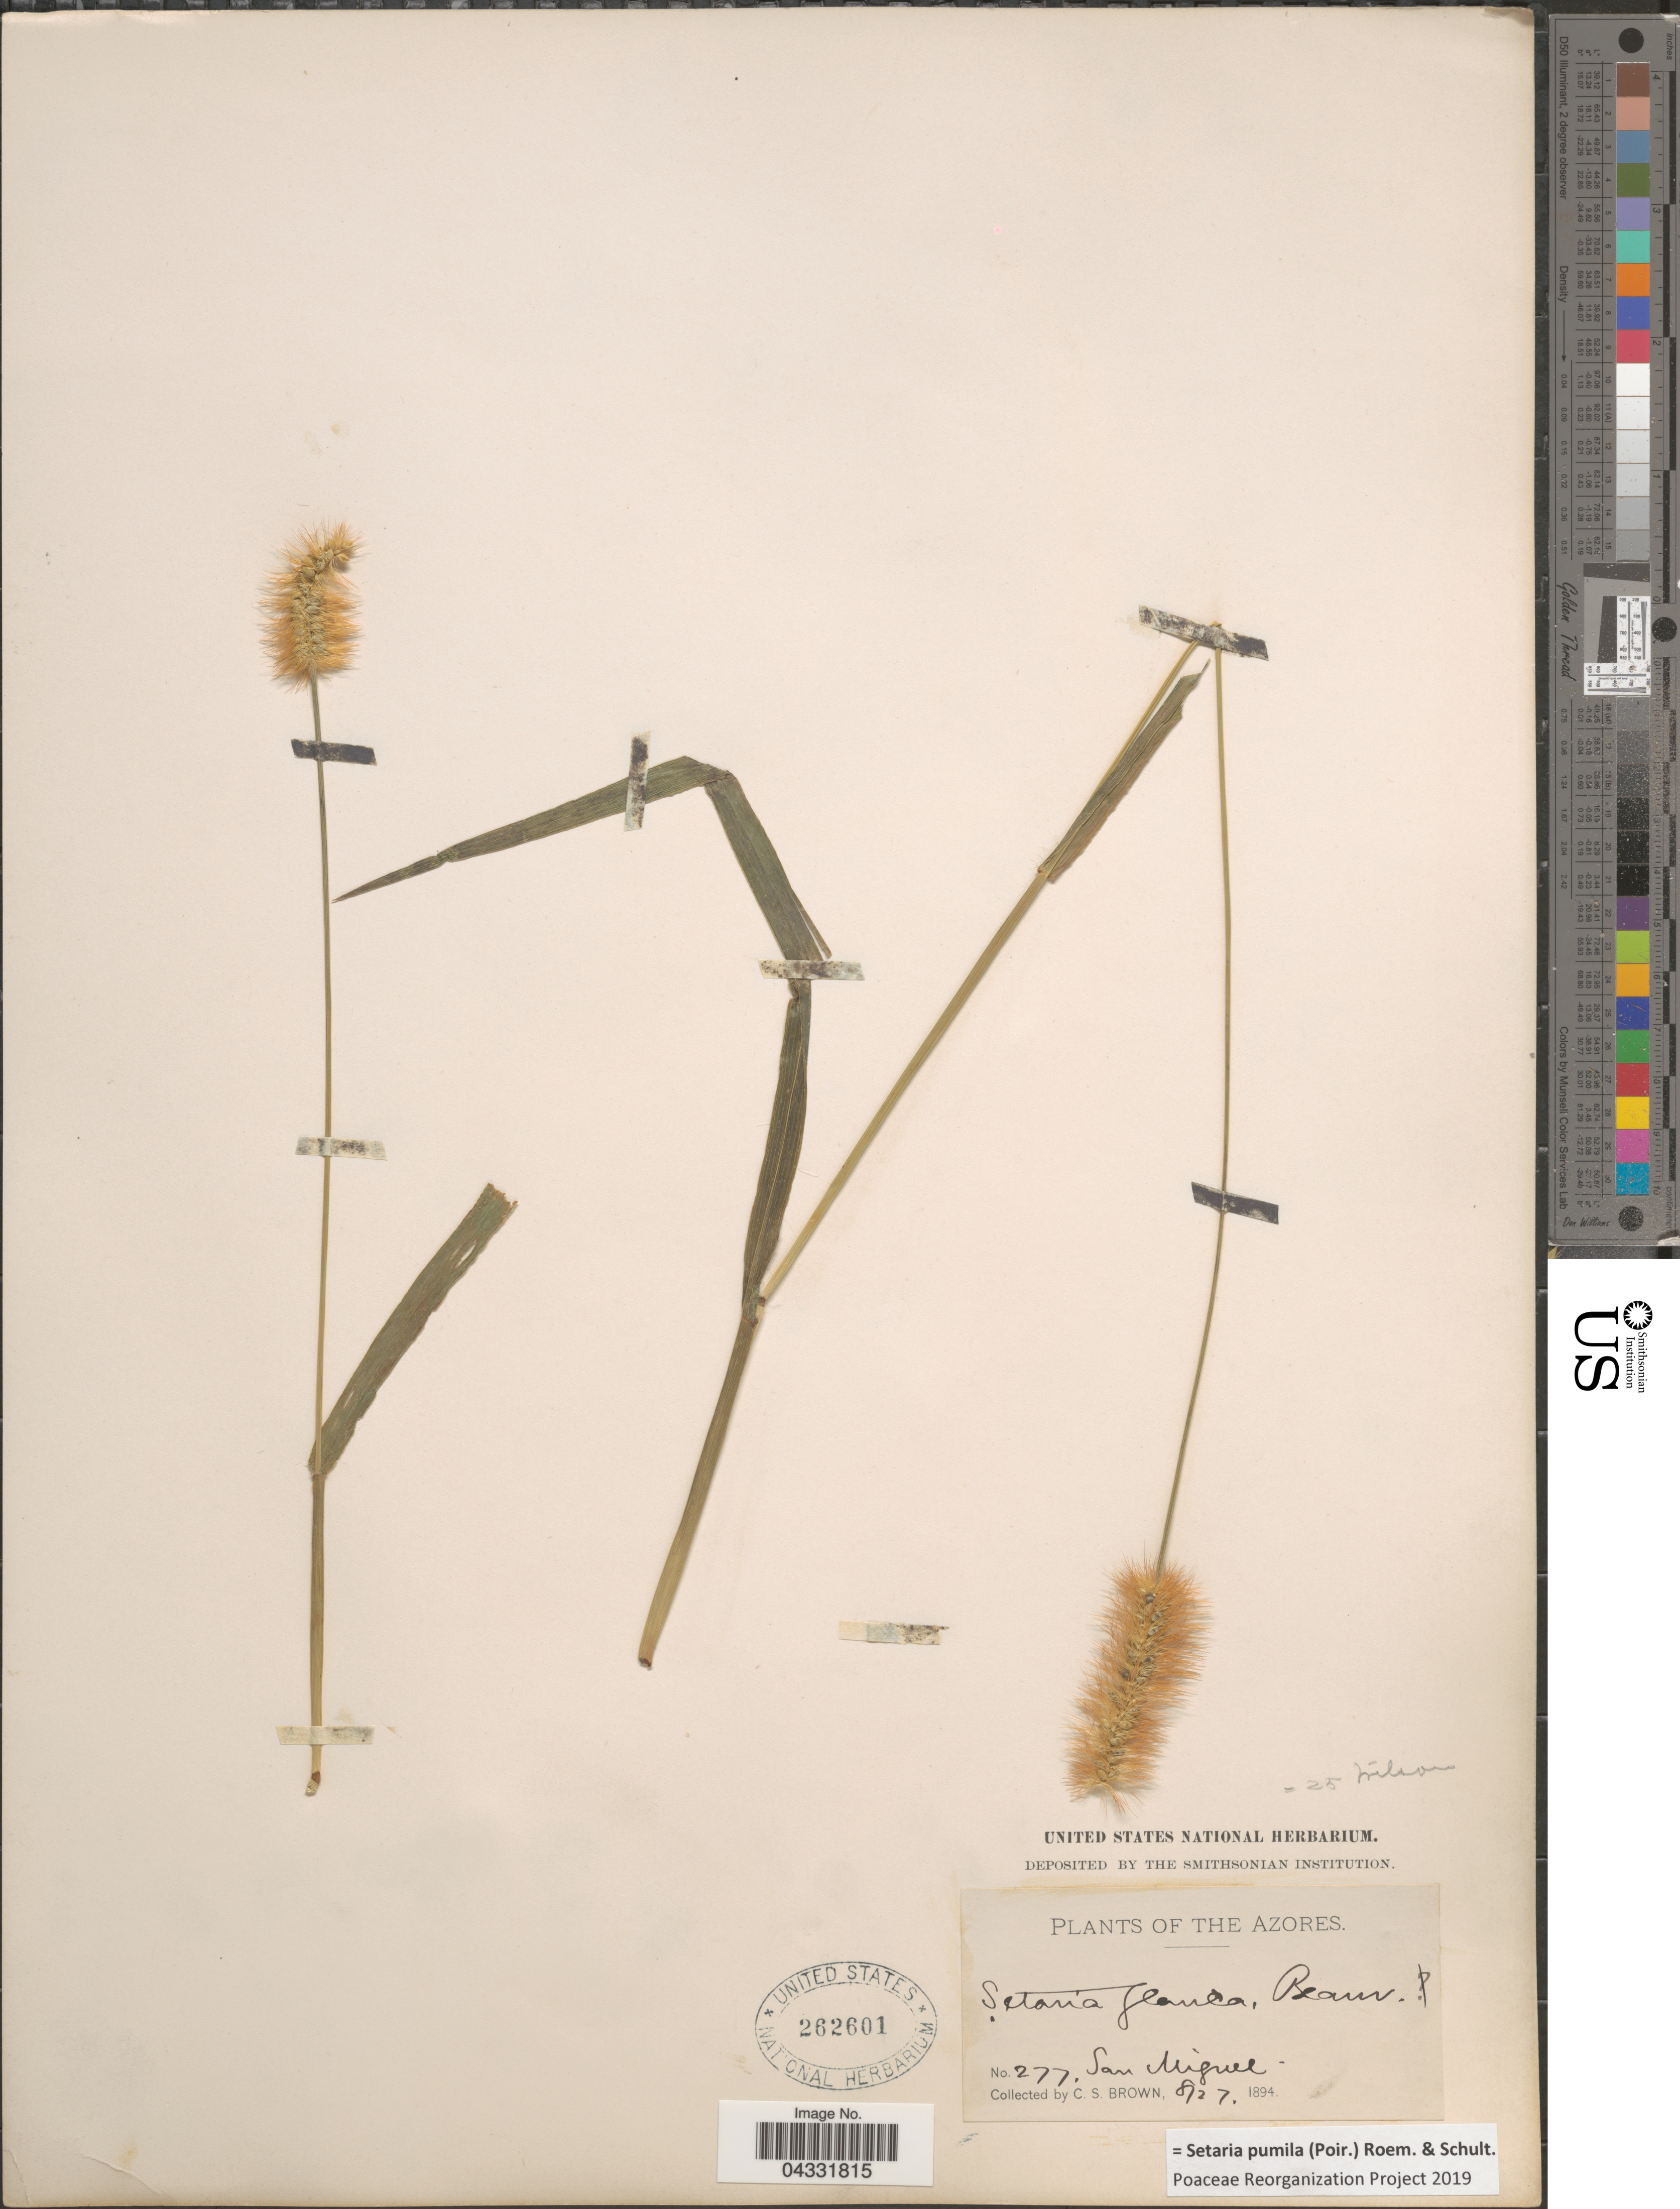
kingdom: Plantae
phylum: Tracheophyta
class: Liliopsida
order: Poales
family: Poaceae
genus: Setaria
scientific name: Setaria pumila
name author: (Poir.) Roem. & Schult.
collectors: C. S. Brown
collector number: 277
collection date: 1894-08-27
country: Portugal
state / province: Azores (Aut. Reg.)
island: São Miguel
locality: San Miguel.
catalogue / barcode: US 262601